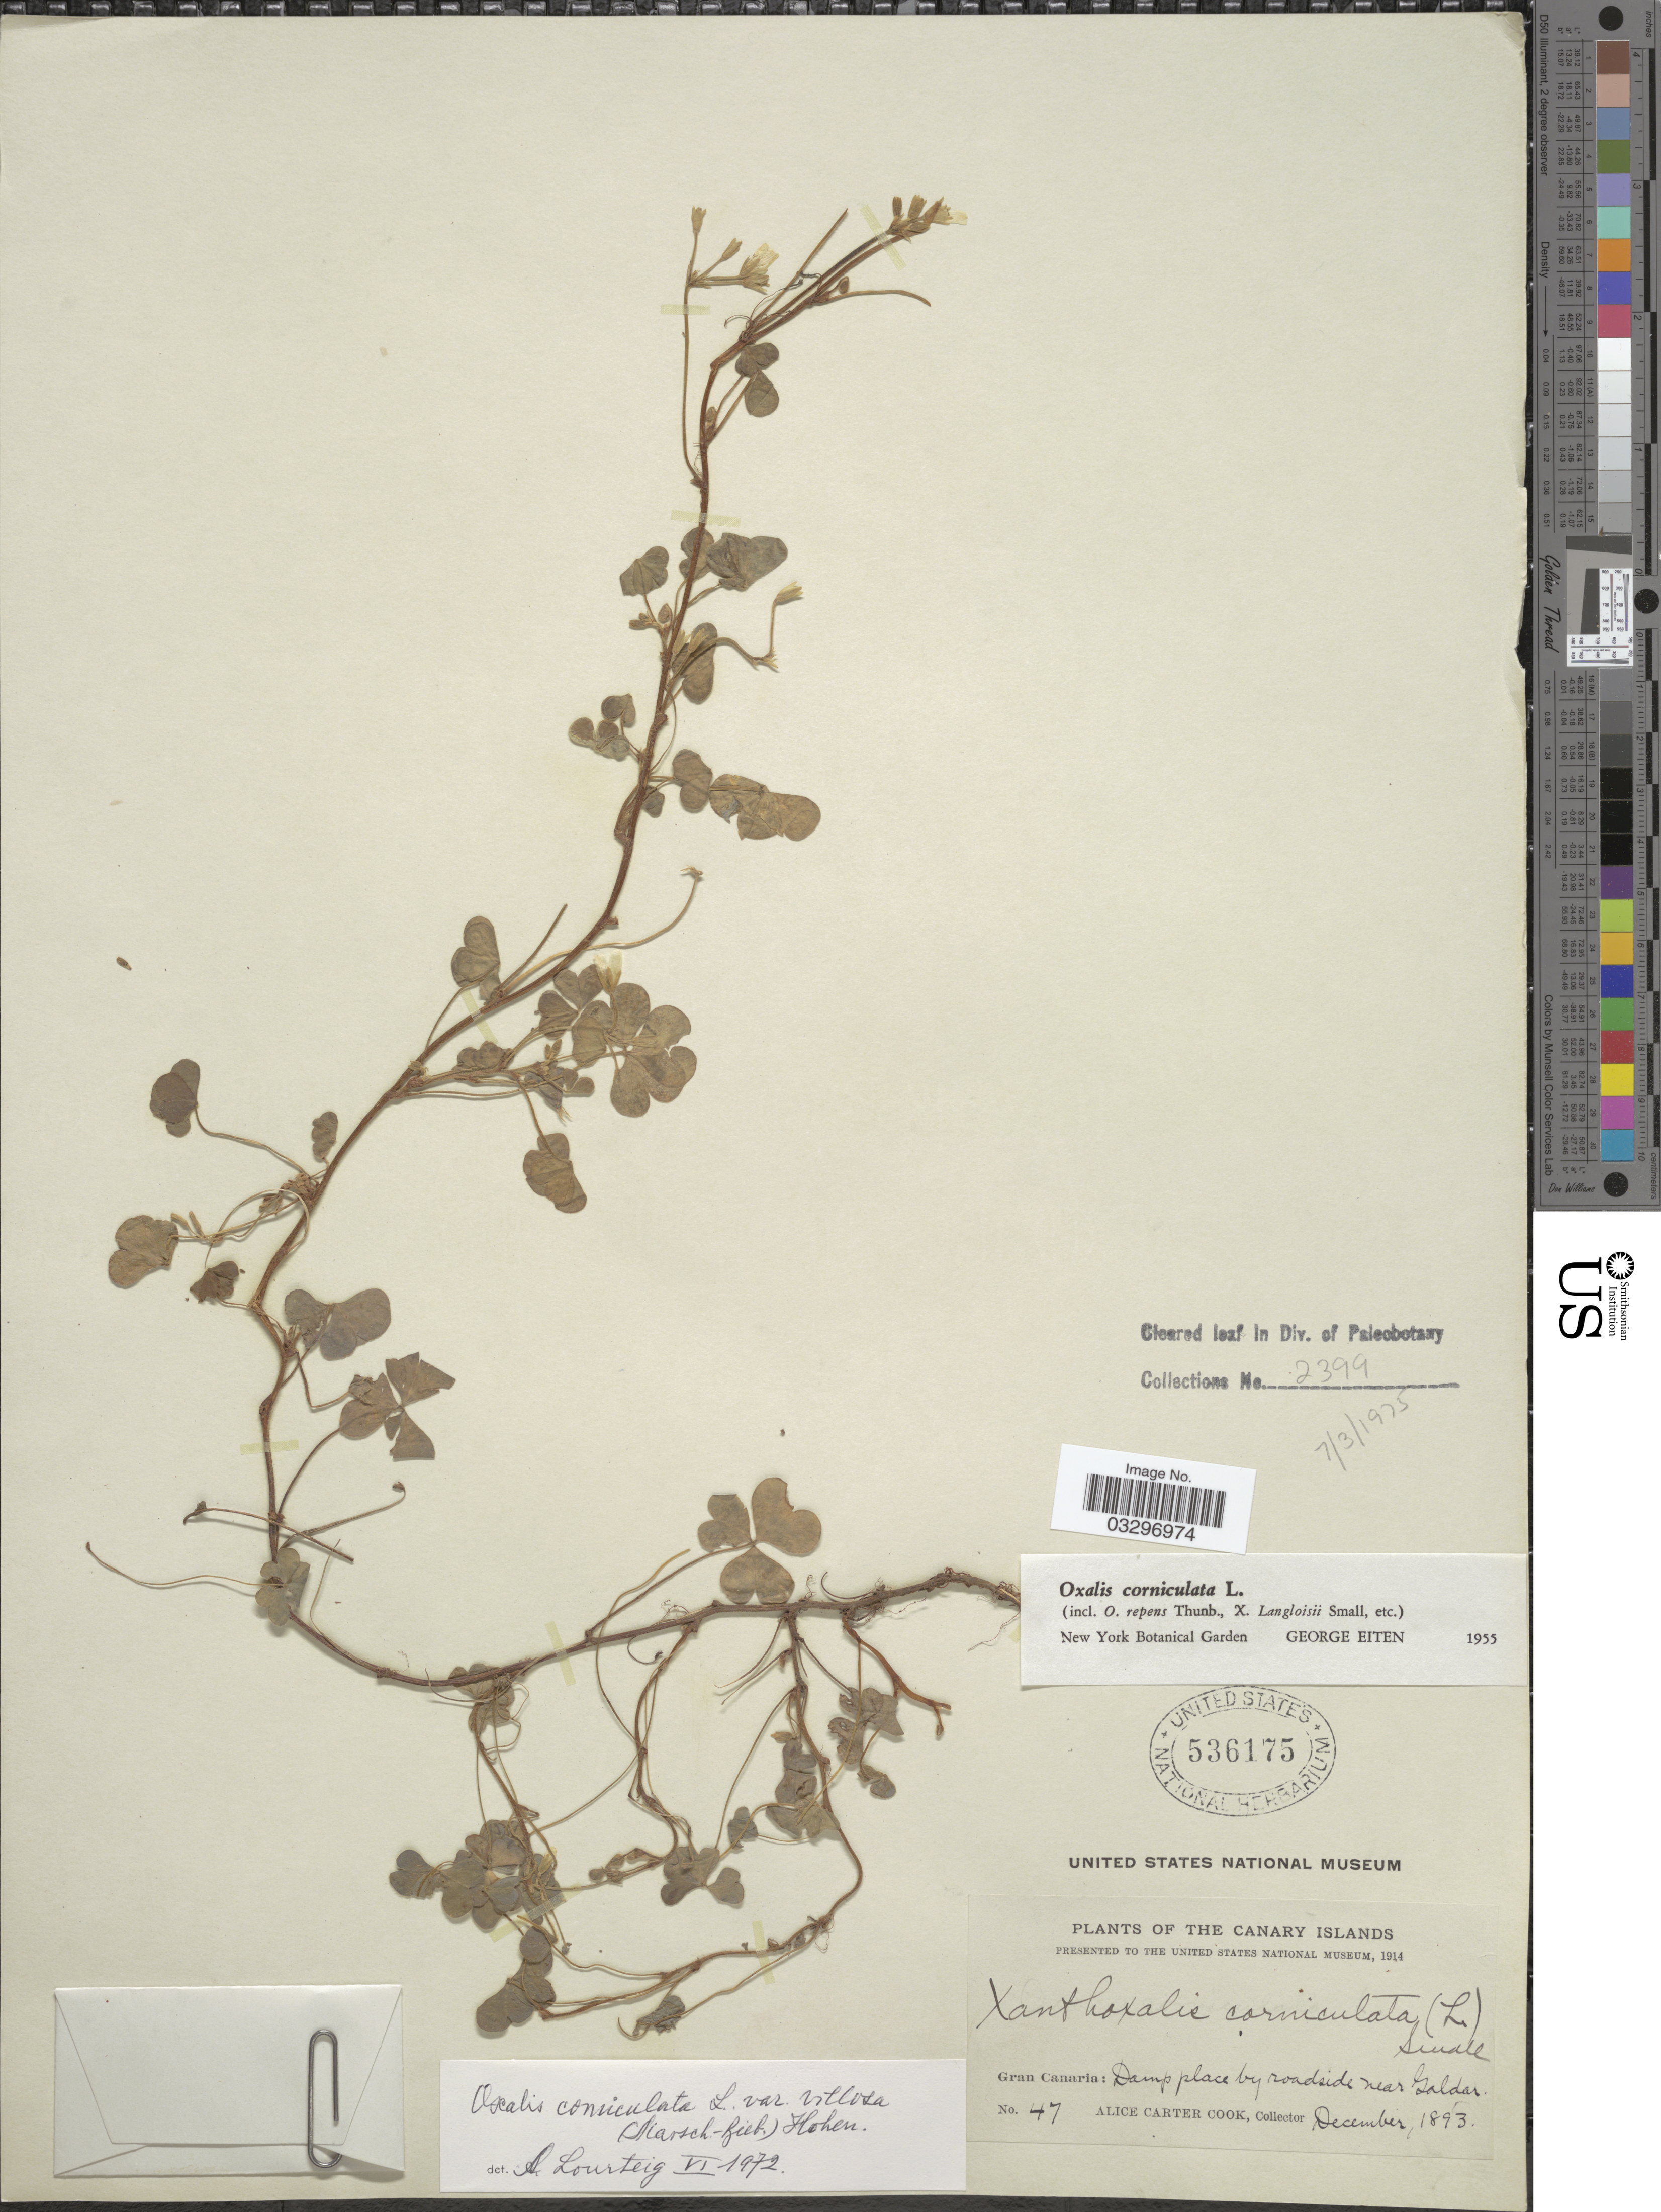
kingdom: Plantae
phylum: Tracheophyta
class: Magnoliopsida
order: Oxalidales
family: Oxalidaceae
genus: Oxalis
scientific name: Oxalis corniculata var. villosa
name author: (M. Bieb.) Hohen.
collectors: Alice C. Cook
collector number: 47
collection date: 1893-12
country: Spain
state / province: Canarias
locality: Canary Islands. Gran Canaria: Damp place by roadside near Galdar.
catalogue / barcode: US 536175